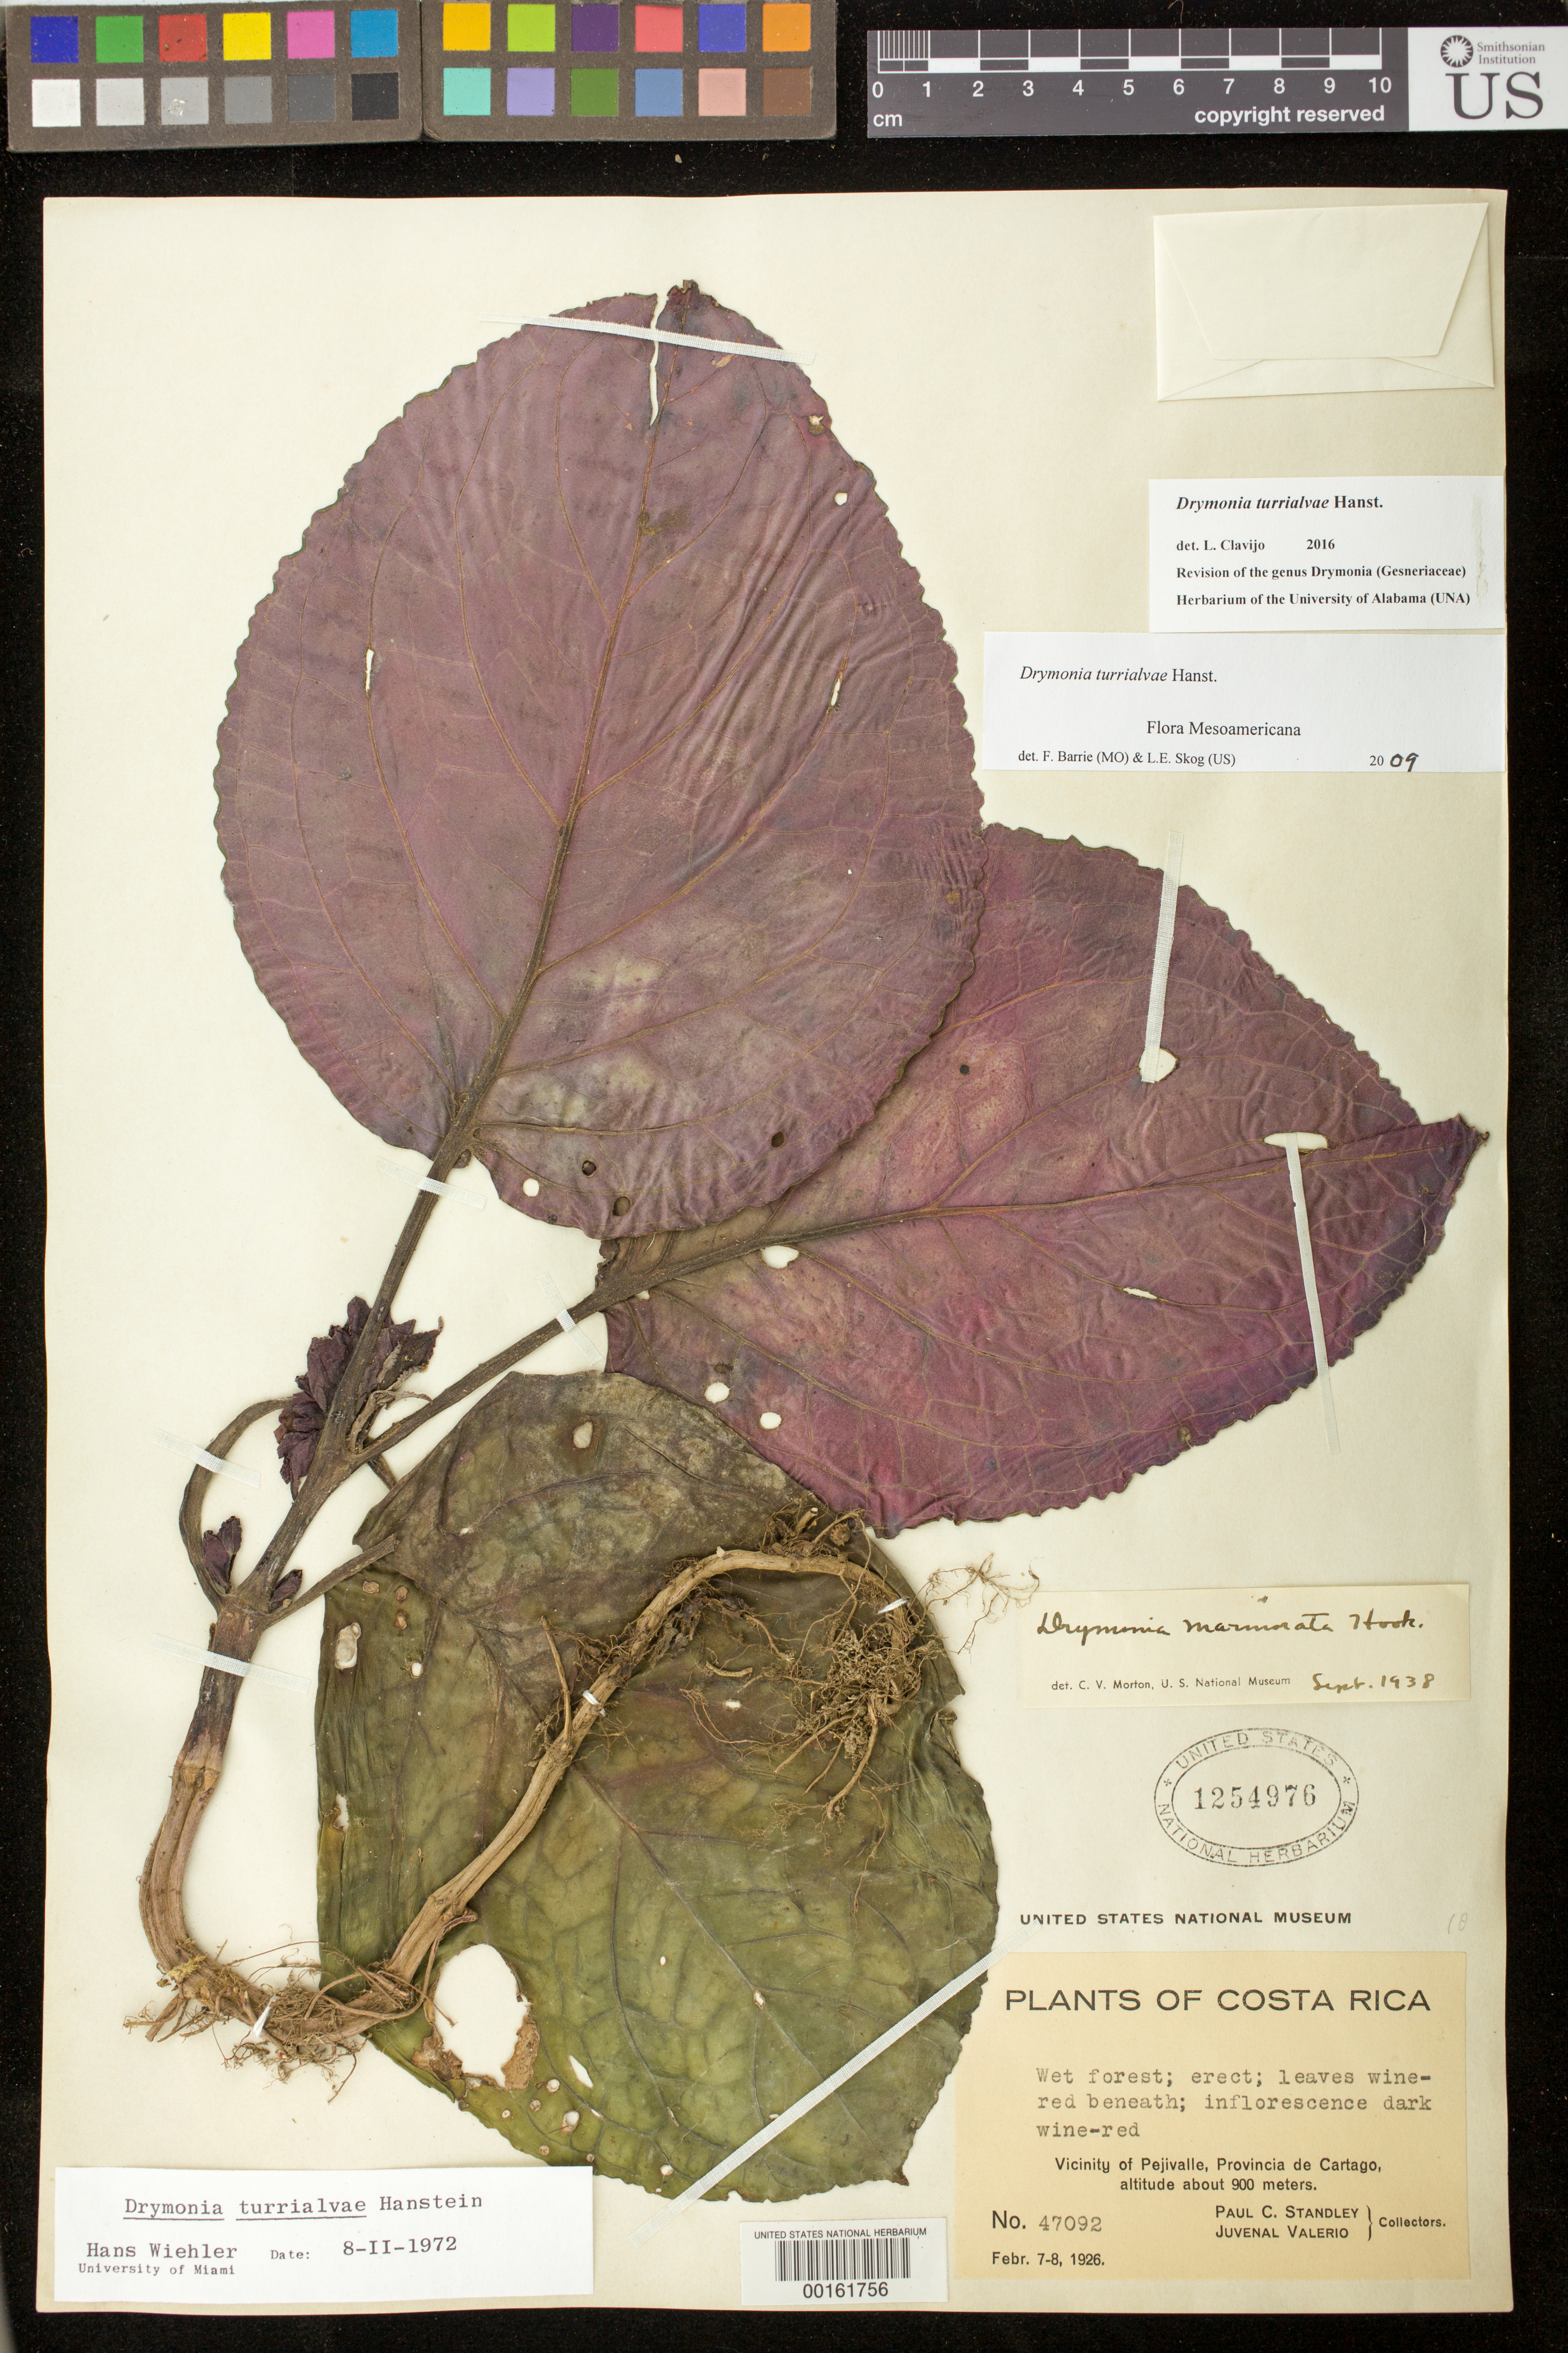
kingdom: Plantae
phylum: Tracheophyta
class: Magnoliopsida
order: Lamiales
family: Gesneriaceae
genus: Drymonia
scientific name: Drymonia turrialvae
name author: Hanst.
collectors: P. C. Standley & J. Valerio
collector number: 47092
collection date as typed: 07 Feb 1926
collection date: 1926-02-07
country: Costa Rica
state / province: Cartago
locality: Vicinity of Pejivalle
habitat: Wet forest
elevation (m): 900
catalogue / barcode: US 1254976